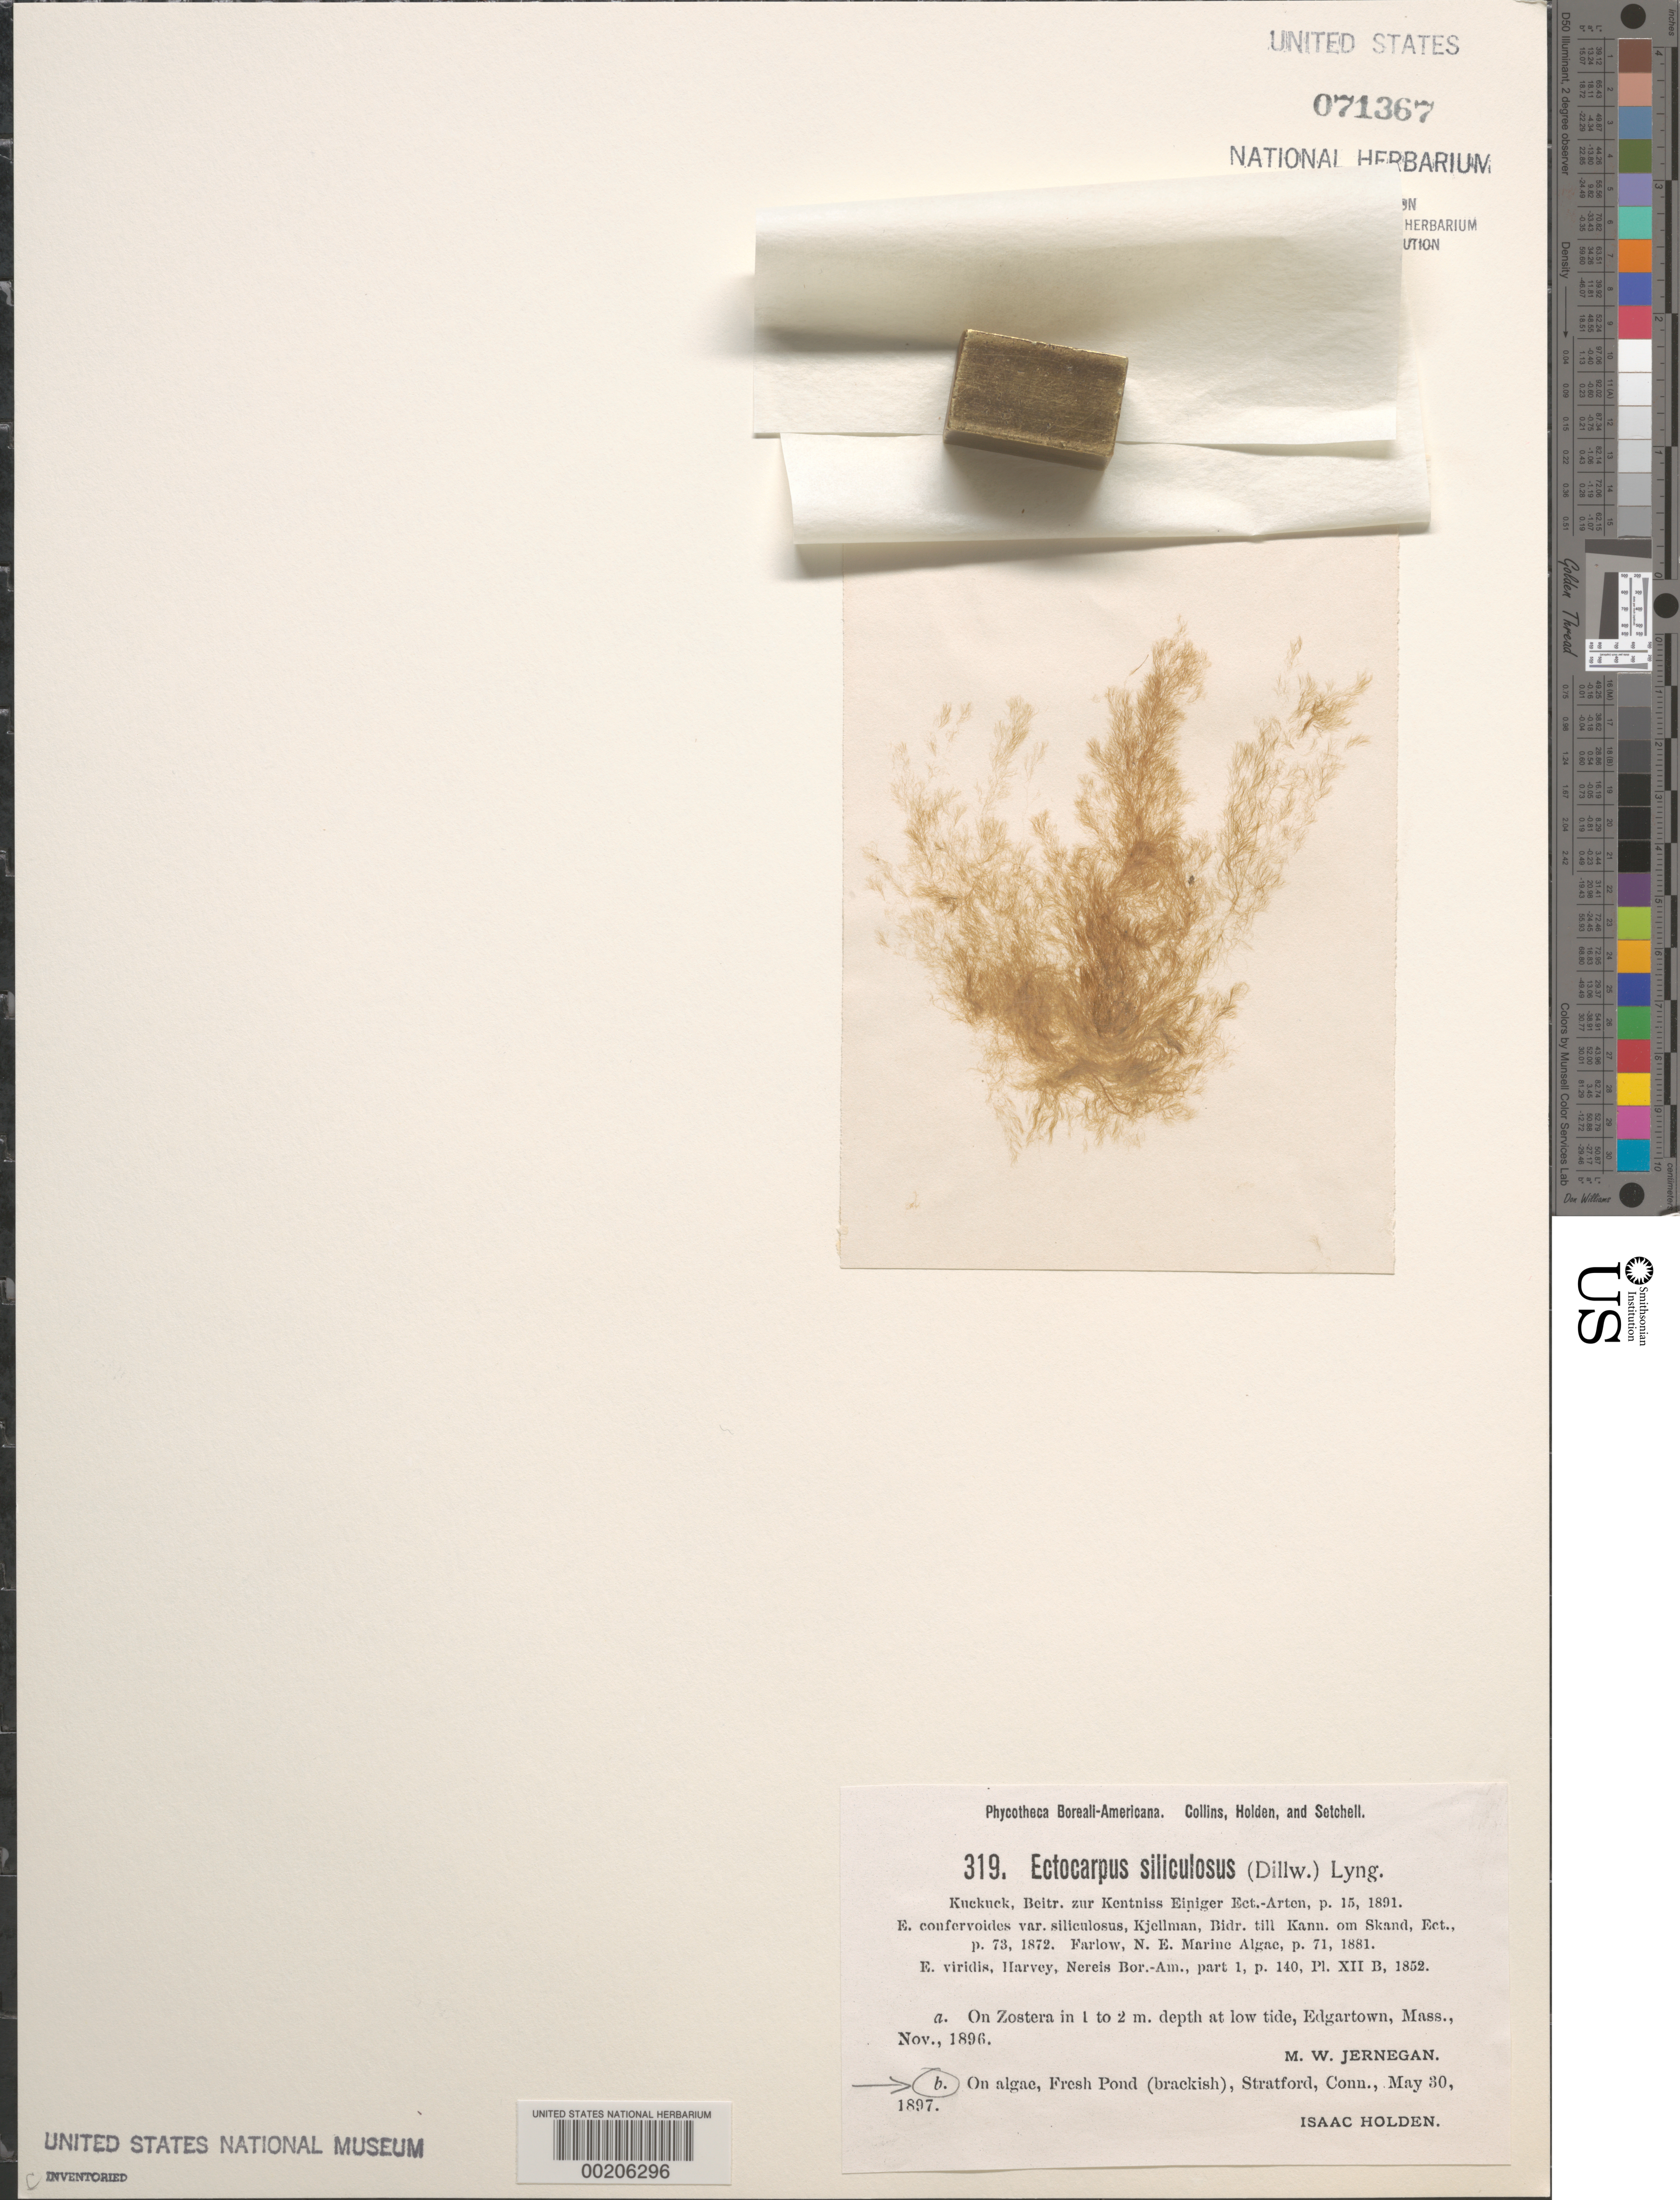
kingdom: Chromista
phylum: Ochrophyta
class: Phaeophyceae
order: Ectocarpales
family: Ectocarpaceae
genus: Ectocarpus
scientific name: Ectocarpus siliculosus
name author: (Dillwyn) Lyngbye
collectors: I. Holden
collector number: PB-A 319b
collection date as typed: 30 May 1897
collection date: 1897-05-30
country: United States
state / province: Connecticut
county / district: Fairfield County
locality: Stratford, Fresh Pond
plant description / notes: Collins, Holden & Setchell, Phycotheca Boreali-Americana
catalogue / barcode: US 71367